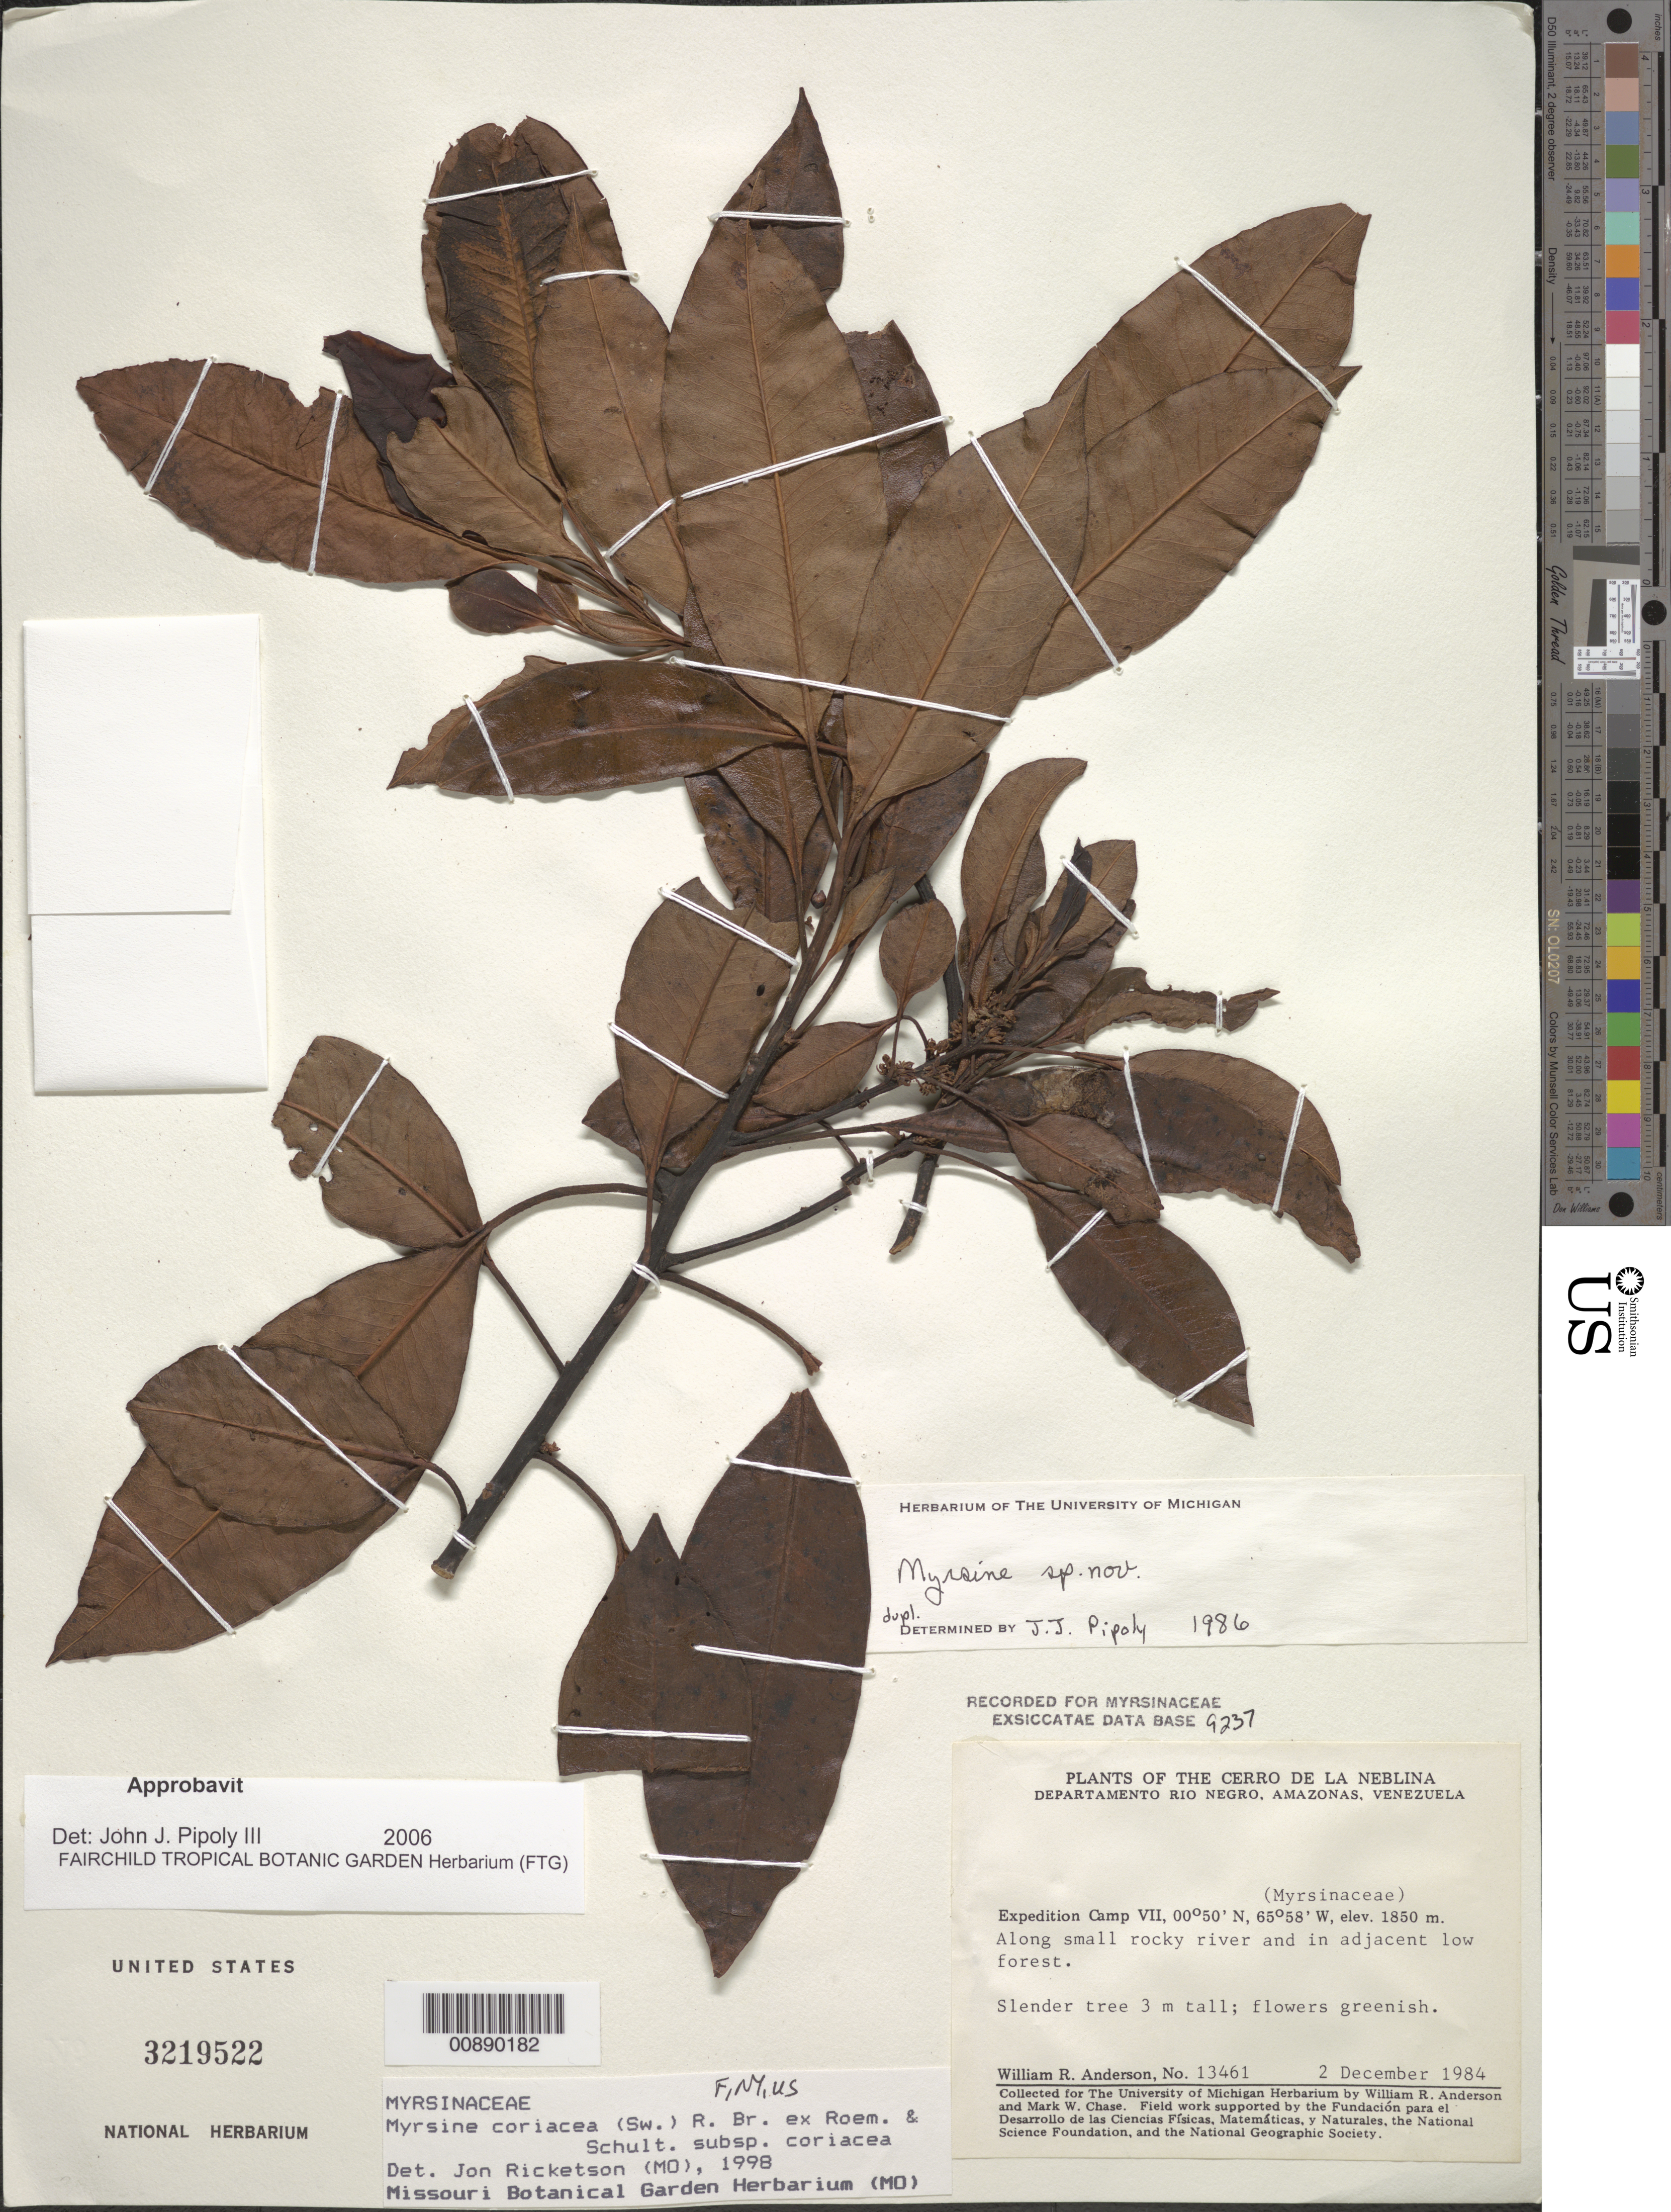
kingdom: Plantae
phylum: Tracheophyta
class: Magnoliopsida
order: Ericales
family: Primulaceae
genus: Myrsine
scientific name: Myrsine coriacea subsp. coriacea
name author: (Sw.) R. Br. ex Roem. & Schult.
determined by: Pipoly, J. J., III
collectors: W. R. Anderson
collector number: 13461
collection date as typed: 2-Dec-84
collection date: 1984-12-02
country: Venezuela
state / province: Amazonas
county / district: Río Negro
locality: Cerro de la Neblina, Expedition Base Camp VII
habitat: Small rocky river and in adjacent low forest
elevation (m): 1850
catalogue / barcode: US 3219522